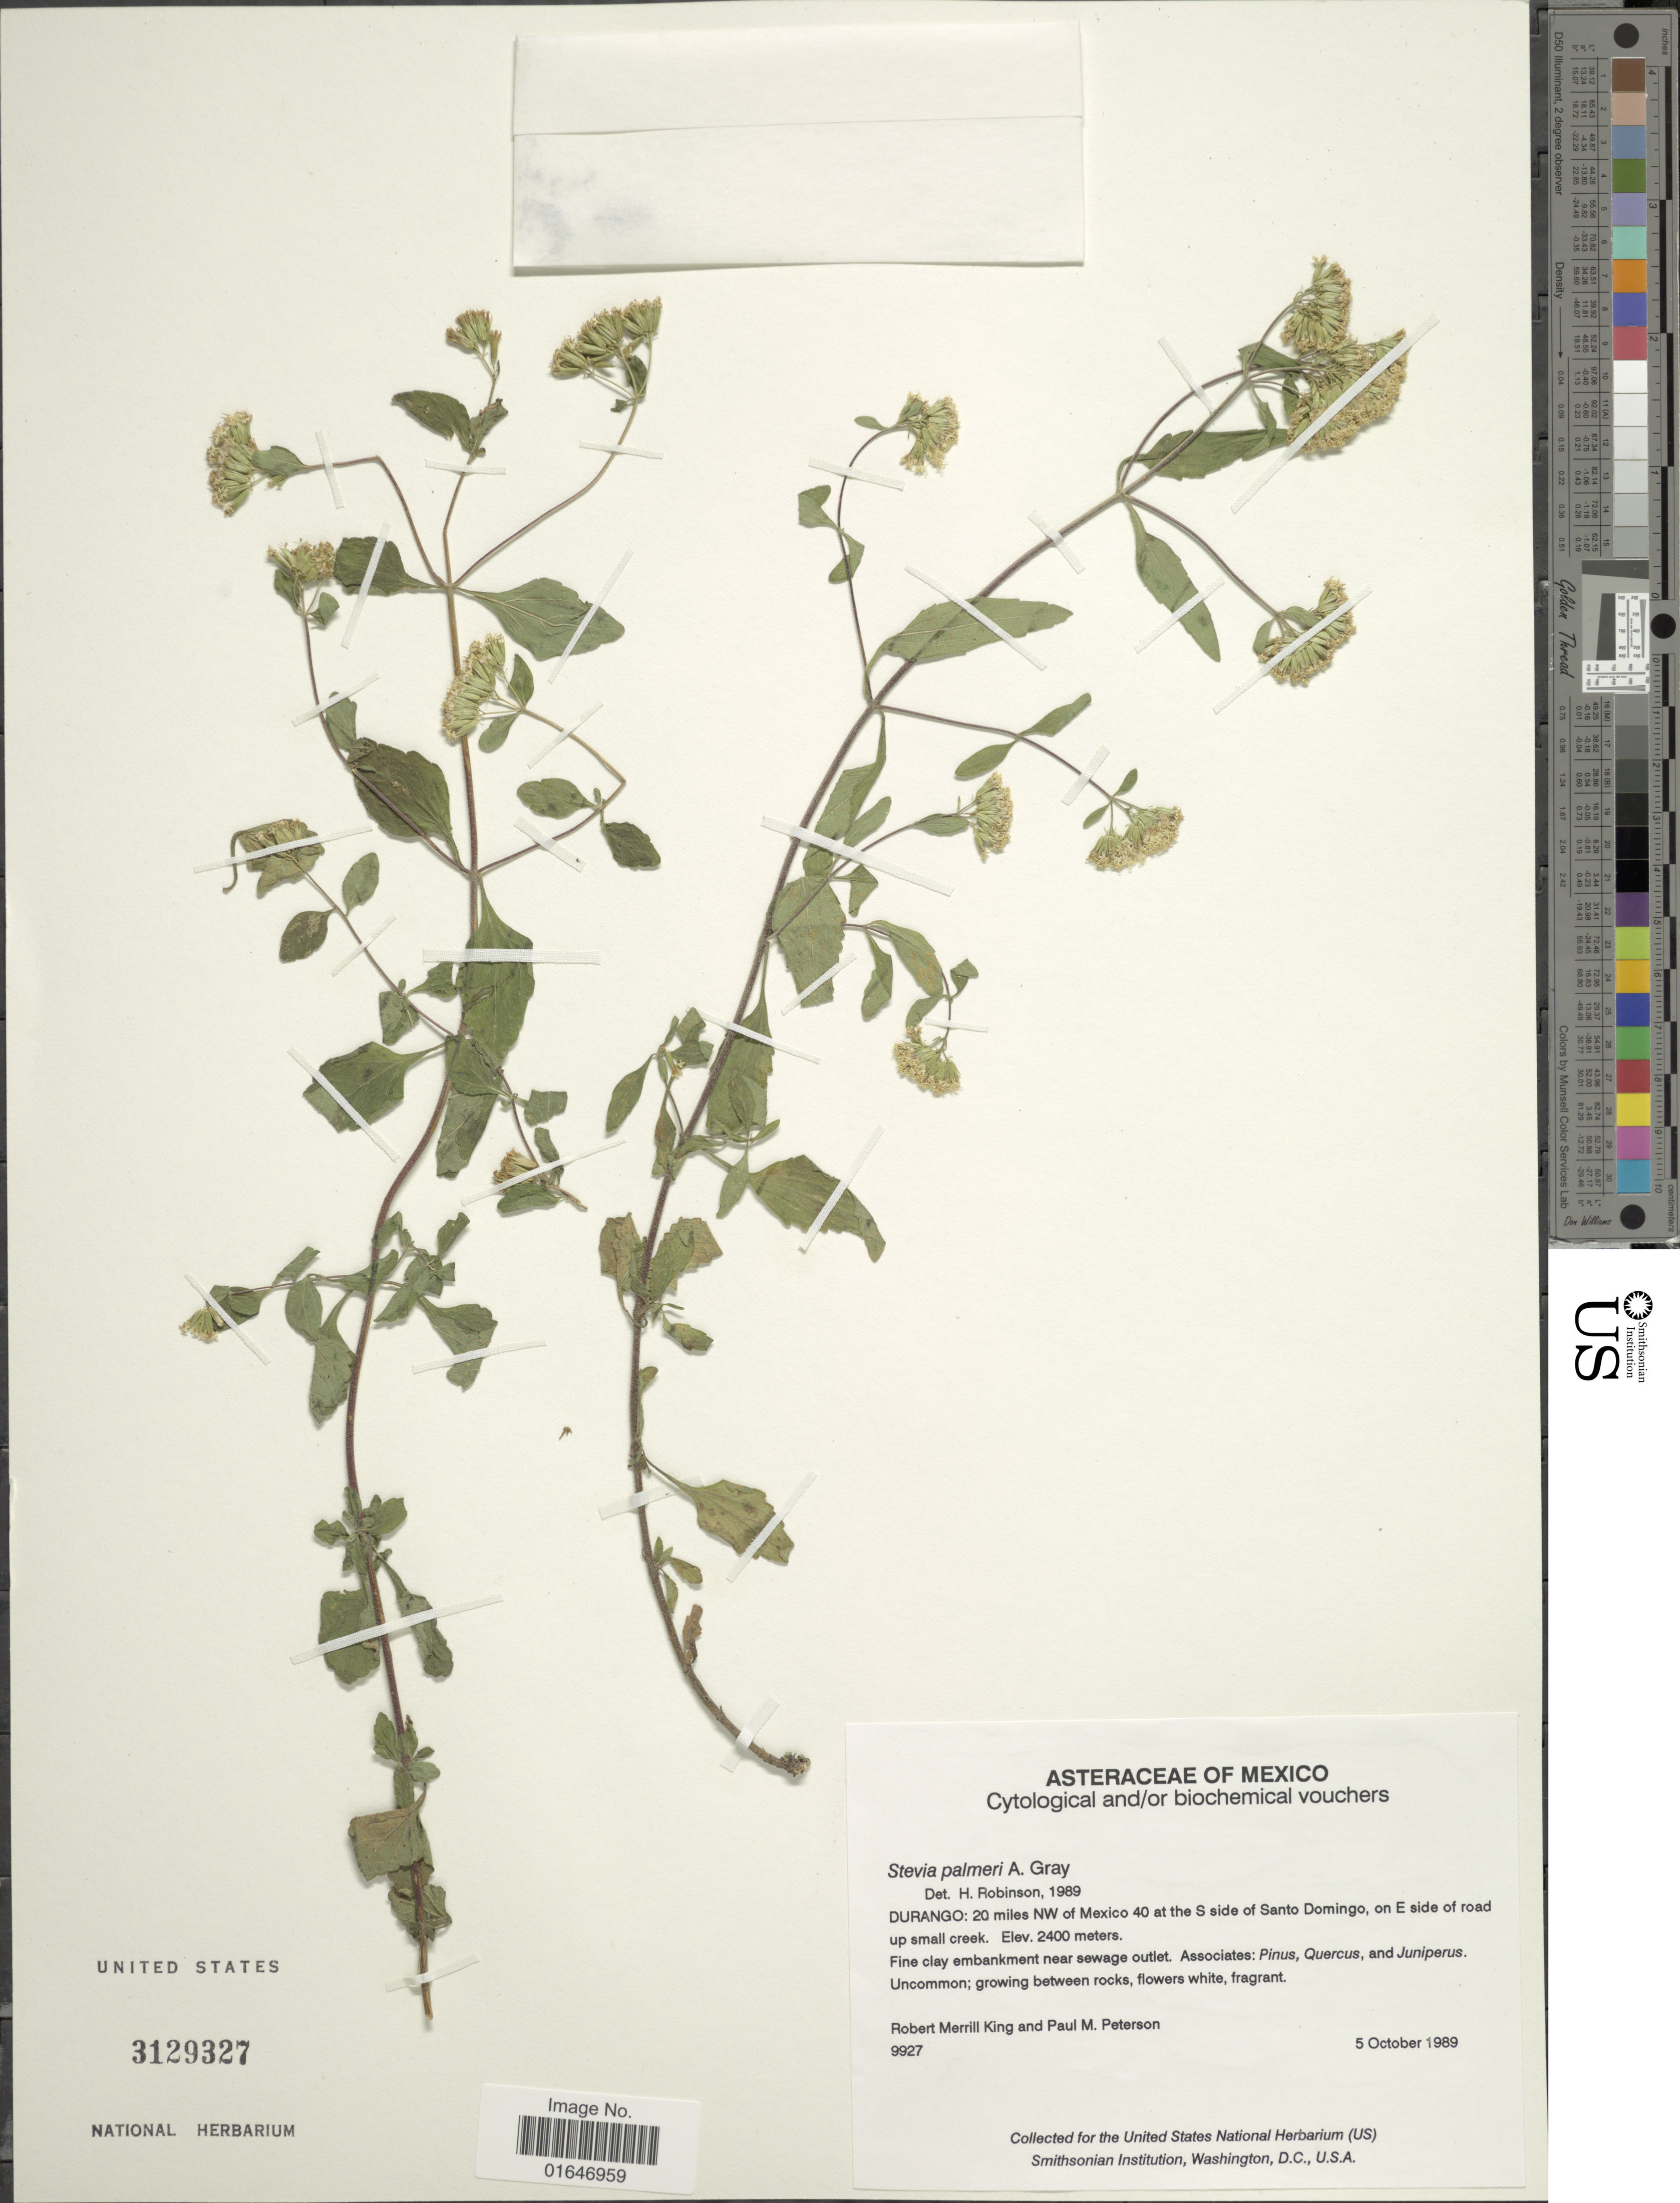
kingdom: Plantae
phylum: Tracheophyta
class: Magnoliopsida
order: Asterales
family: Asteraceae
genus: Stevia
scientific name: Stevia palmeri var. palmeri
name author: A. Gray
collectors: R. M. King & P. M. Peterson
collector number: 9927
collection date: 1989-10-05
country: Mexico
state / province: Durango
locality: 20 miles NW of Mexico 40 at the S side of Santo Domingo, on E side of road up small creek.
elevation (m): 2400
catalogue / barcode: US 3129327